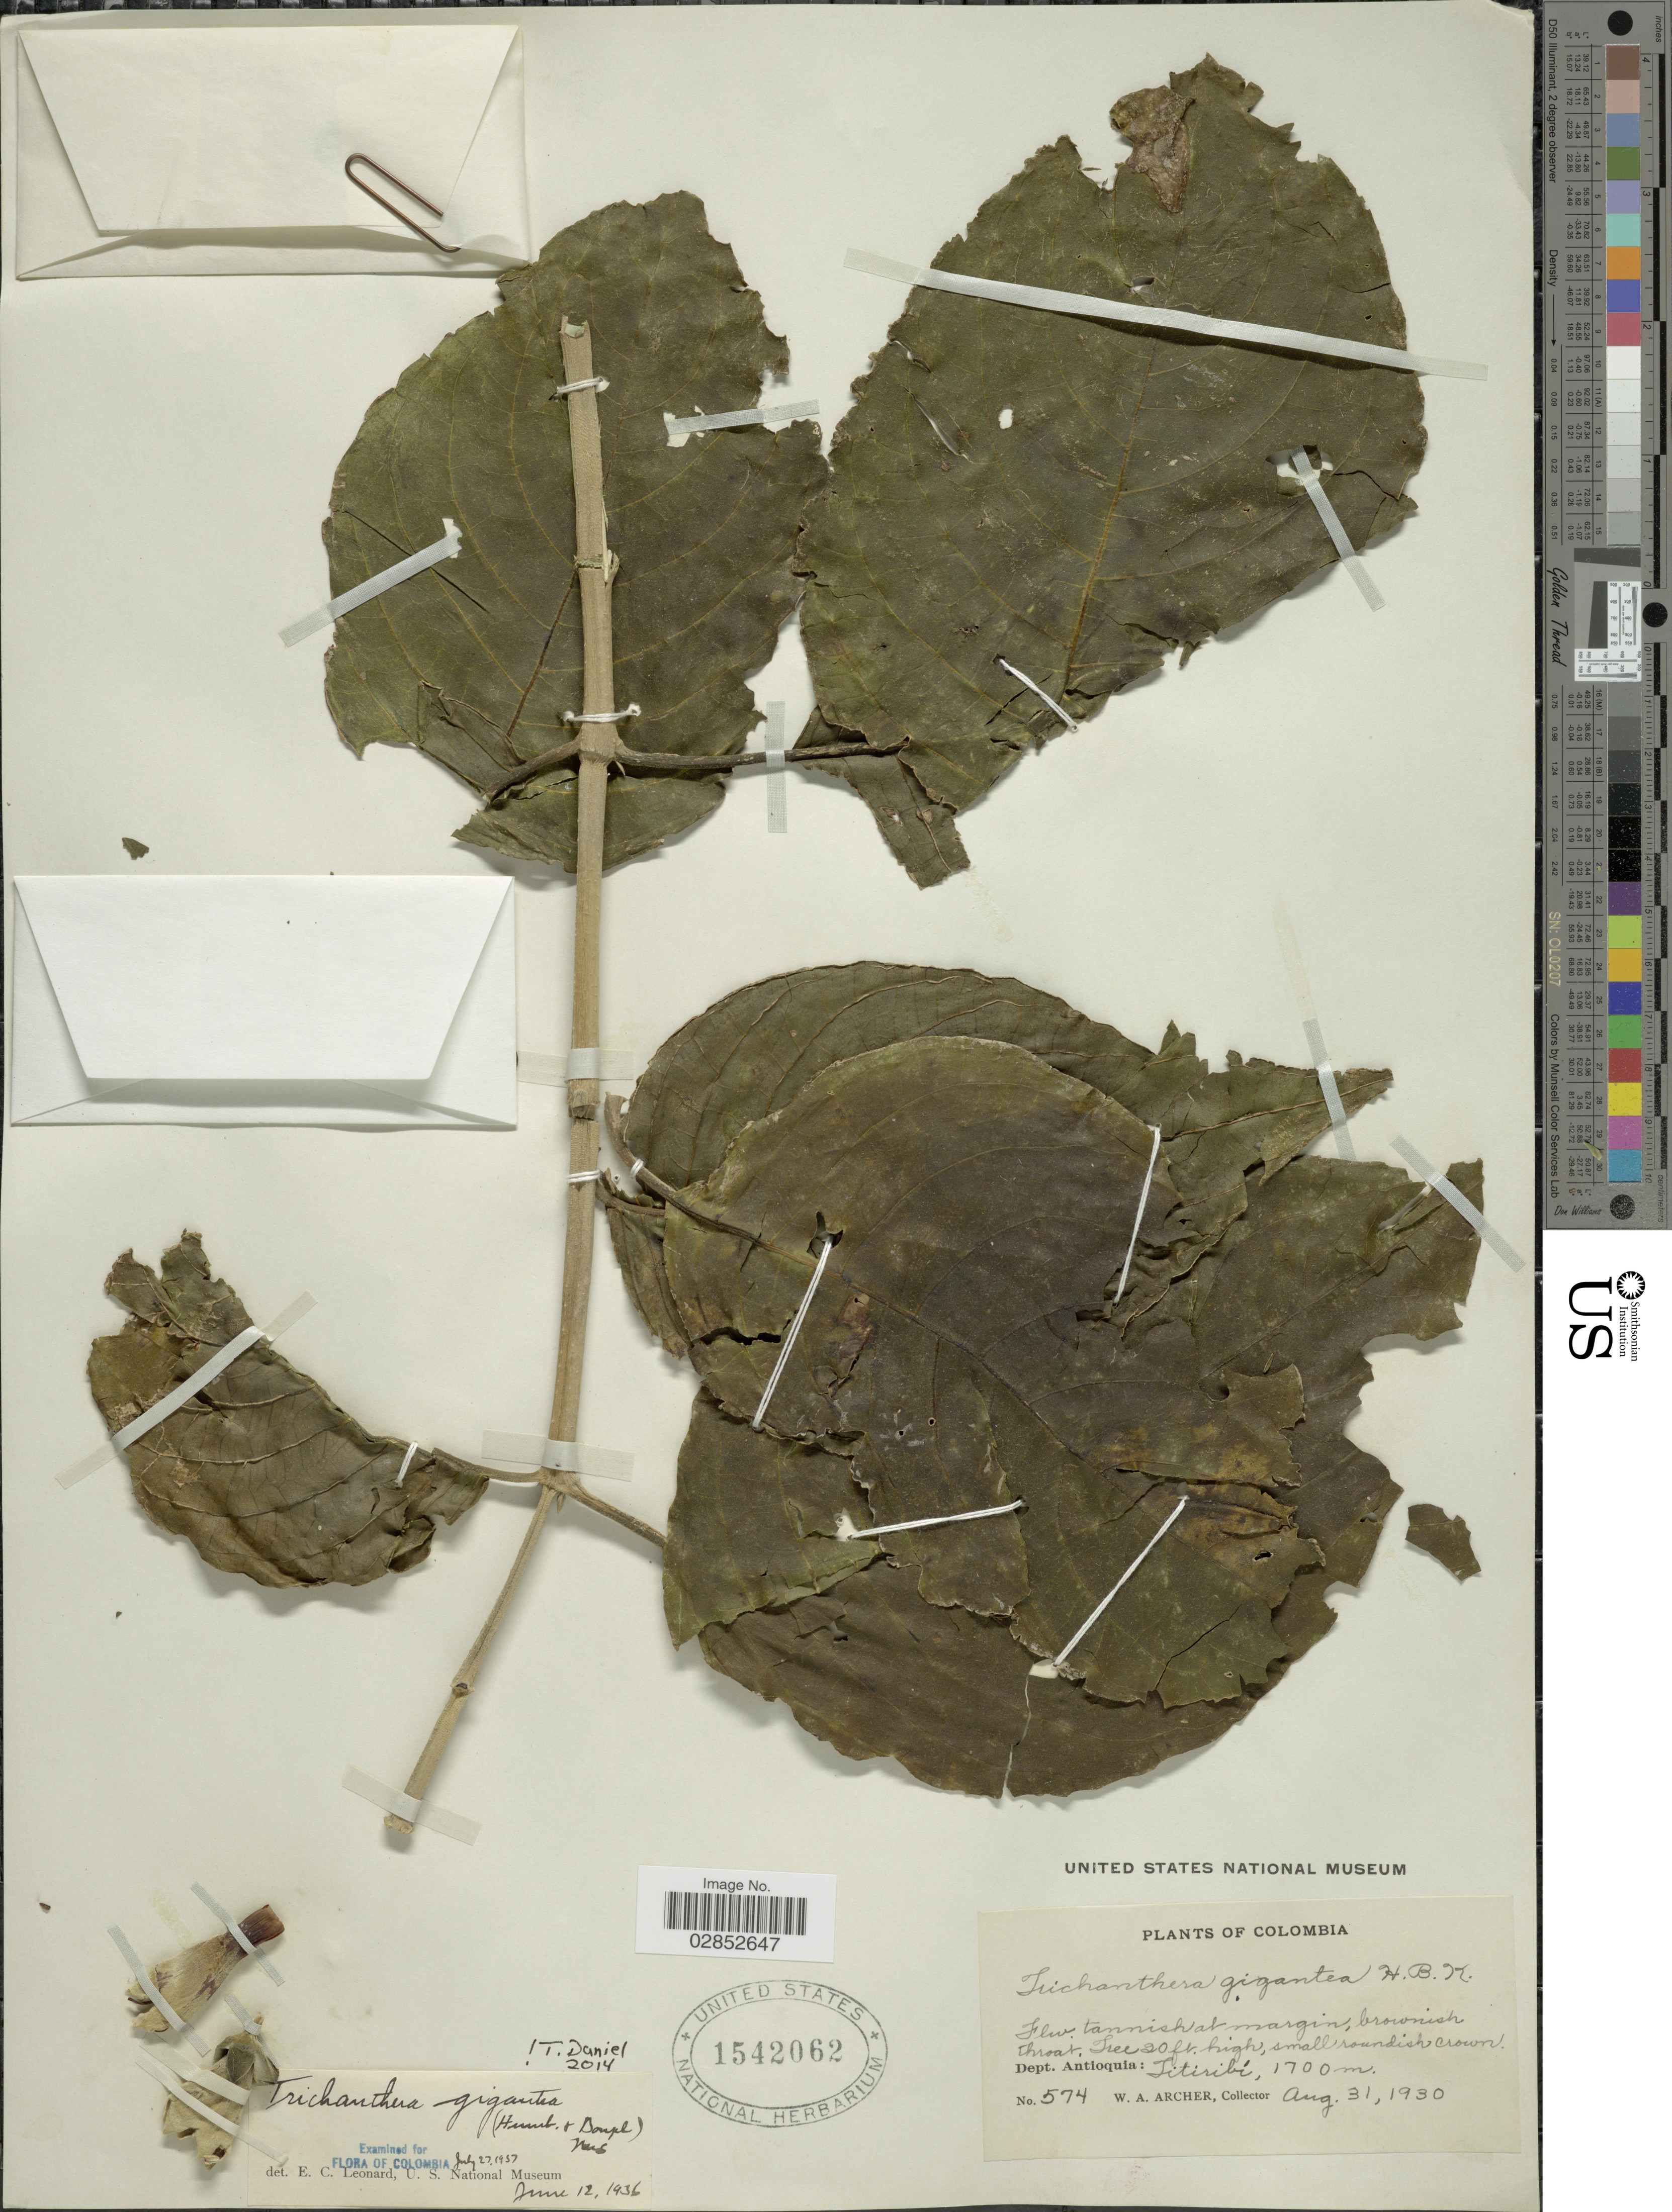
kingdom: Plantae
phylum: Tracheophyta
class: Magnoliopsida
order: Lamiales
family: Acanthaceae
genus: Trichanthera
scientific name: Trichanthera gigantea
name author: (Bonpl.) Nees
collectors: W. A. Archer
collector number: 574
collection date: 1930-08-31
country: Colombia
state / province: Antioquia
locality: Dept. Antioquia: Titiribí.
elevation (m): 1700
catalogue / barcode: US 1542062